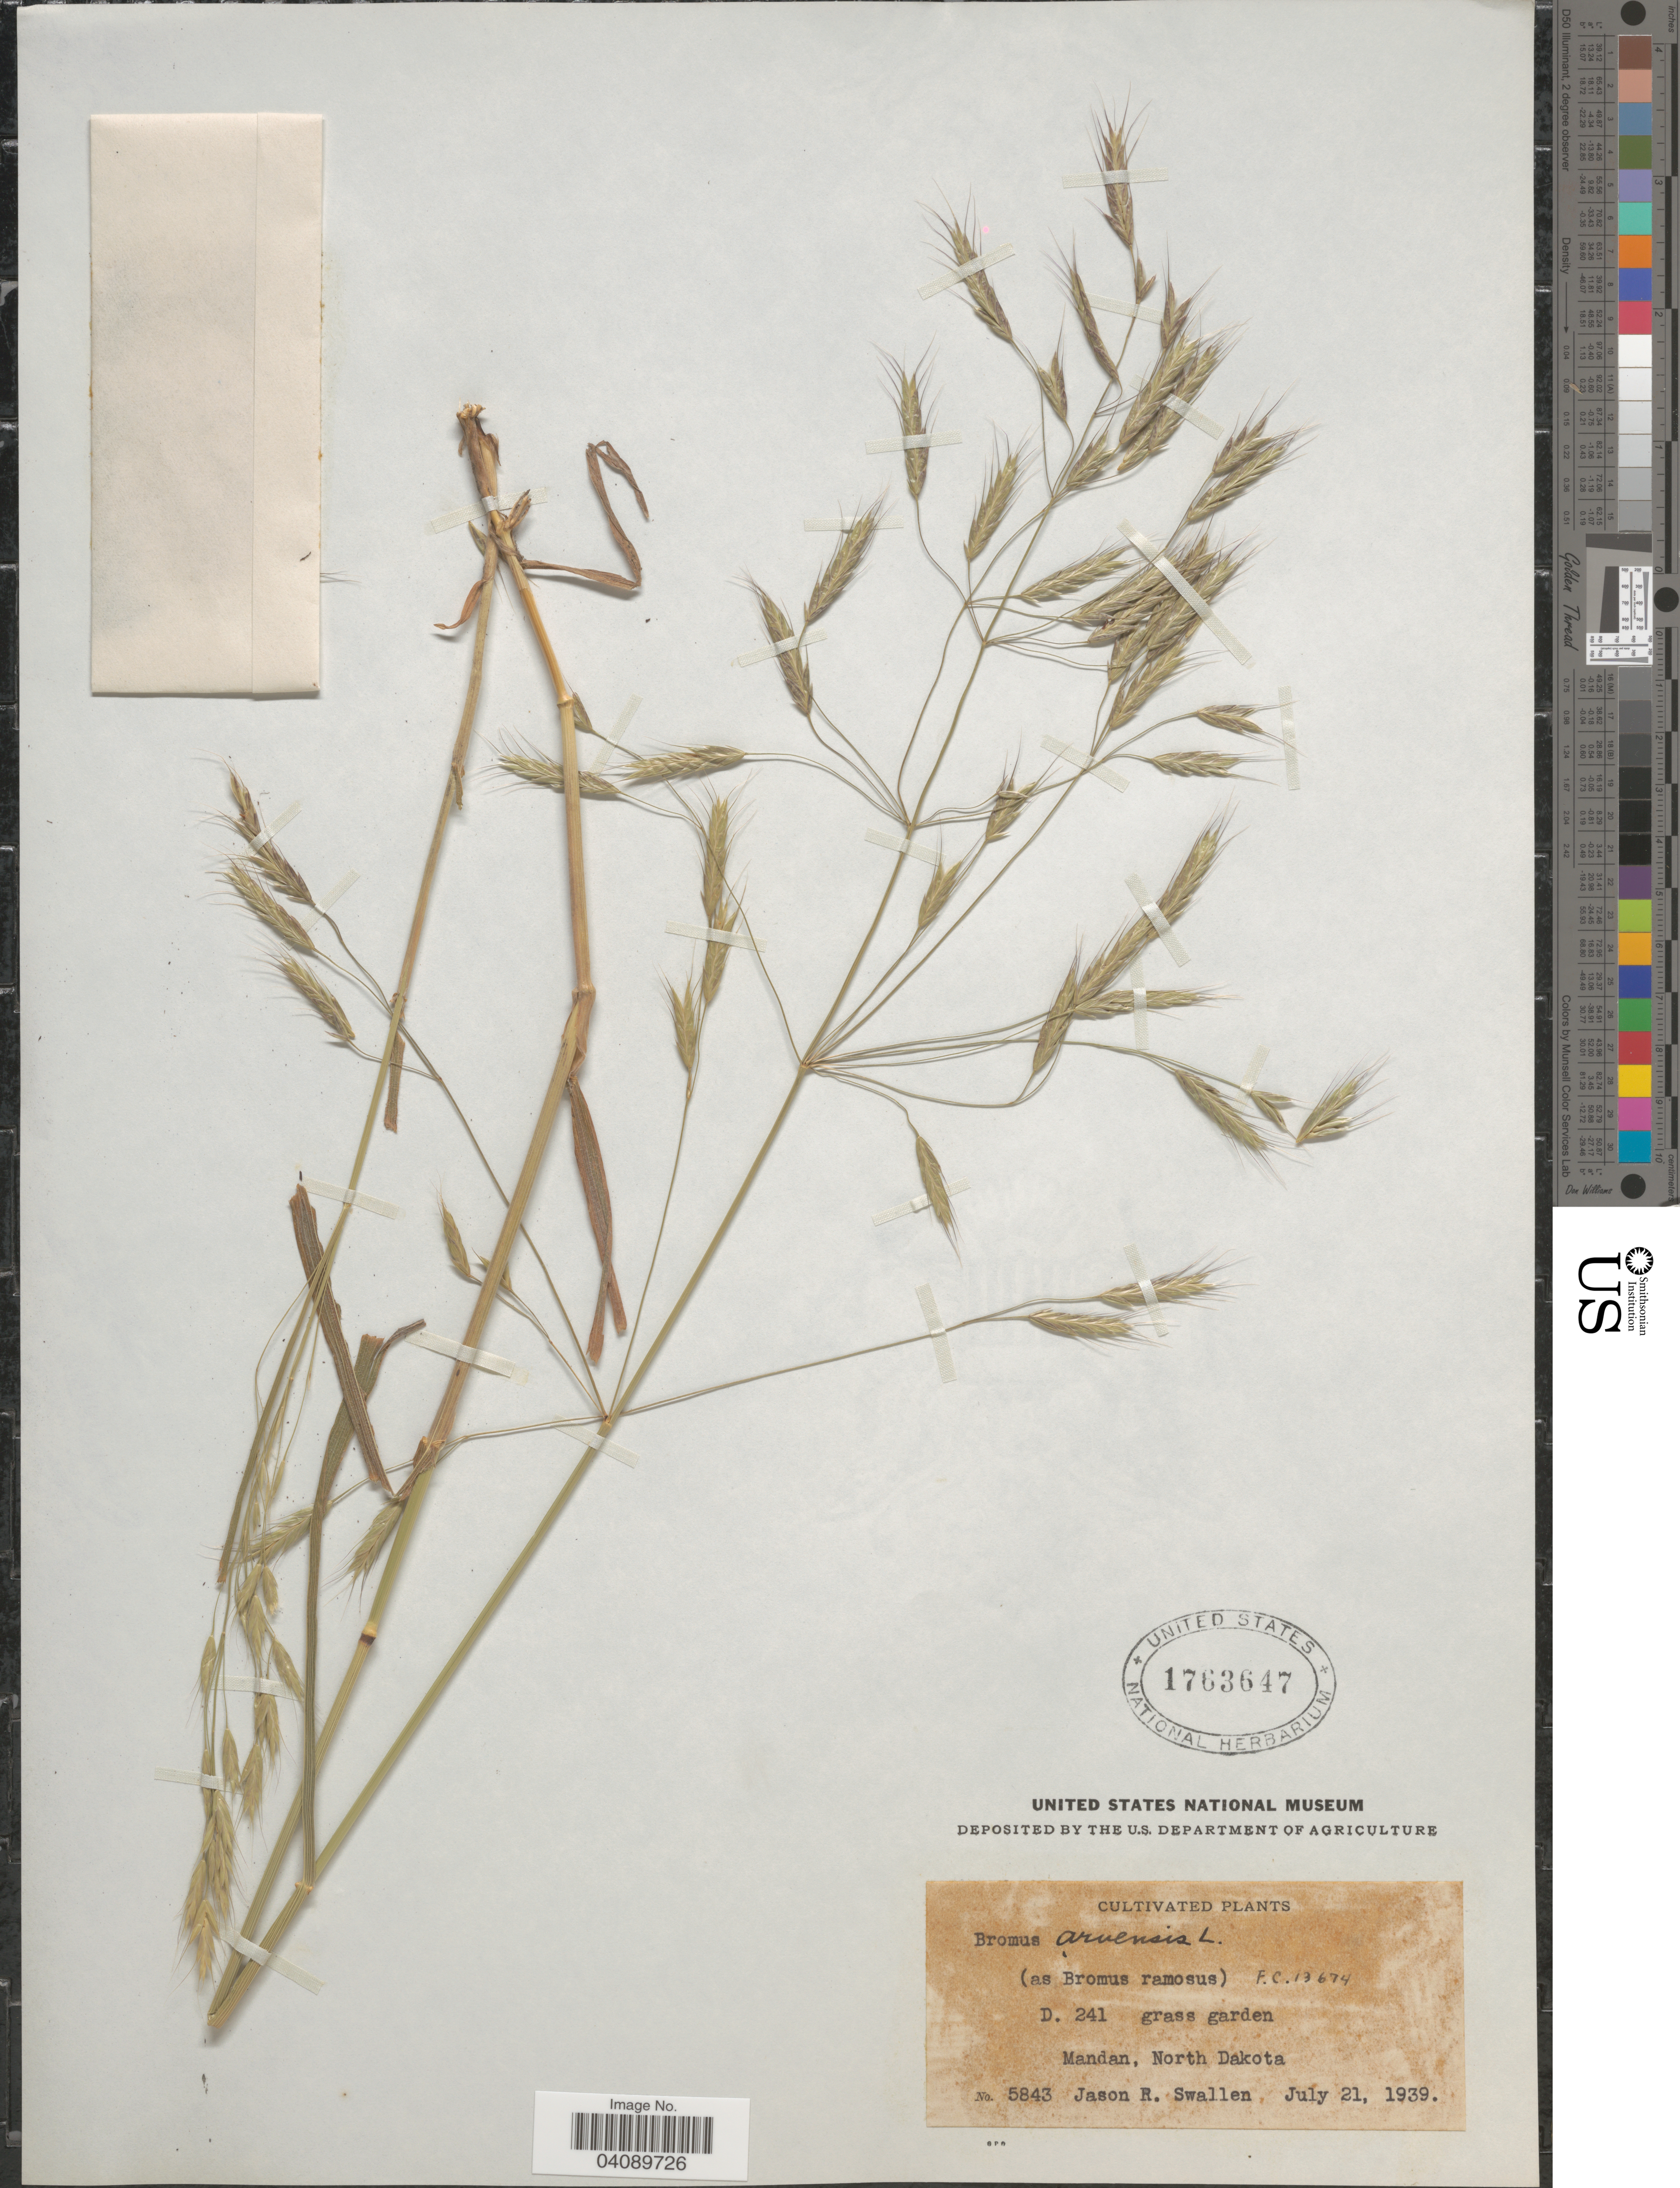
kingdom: Plantae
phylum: Tracheophyta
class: Liliopsida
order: Poales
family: Poaceae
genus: Bromus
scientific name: Bromus arvensis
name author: L.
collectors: J. R. Swallen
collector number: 5843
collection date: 1939-07-21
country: United States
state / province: North Dakota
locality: D. 241 grass garden. Mandan.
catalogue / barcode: US 1763647